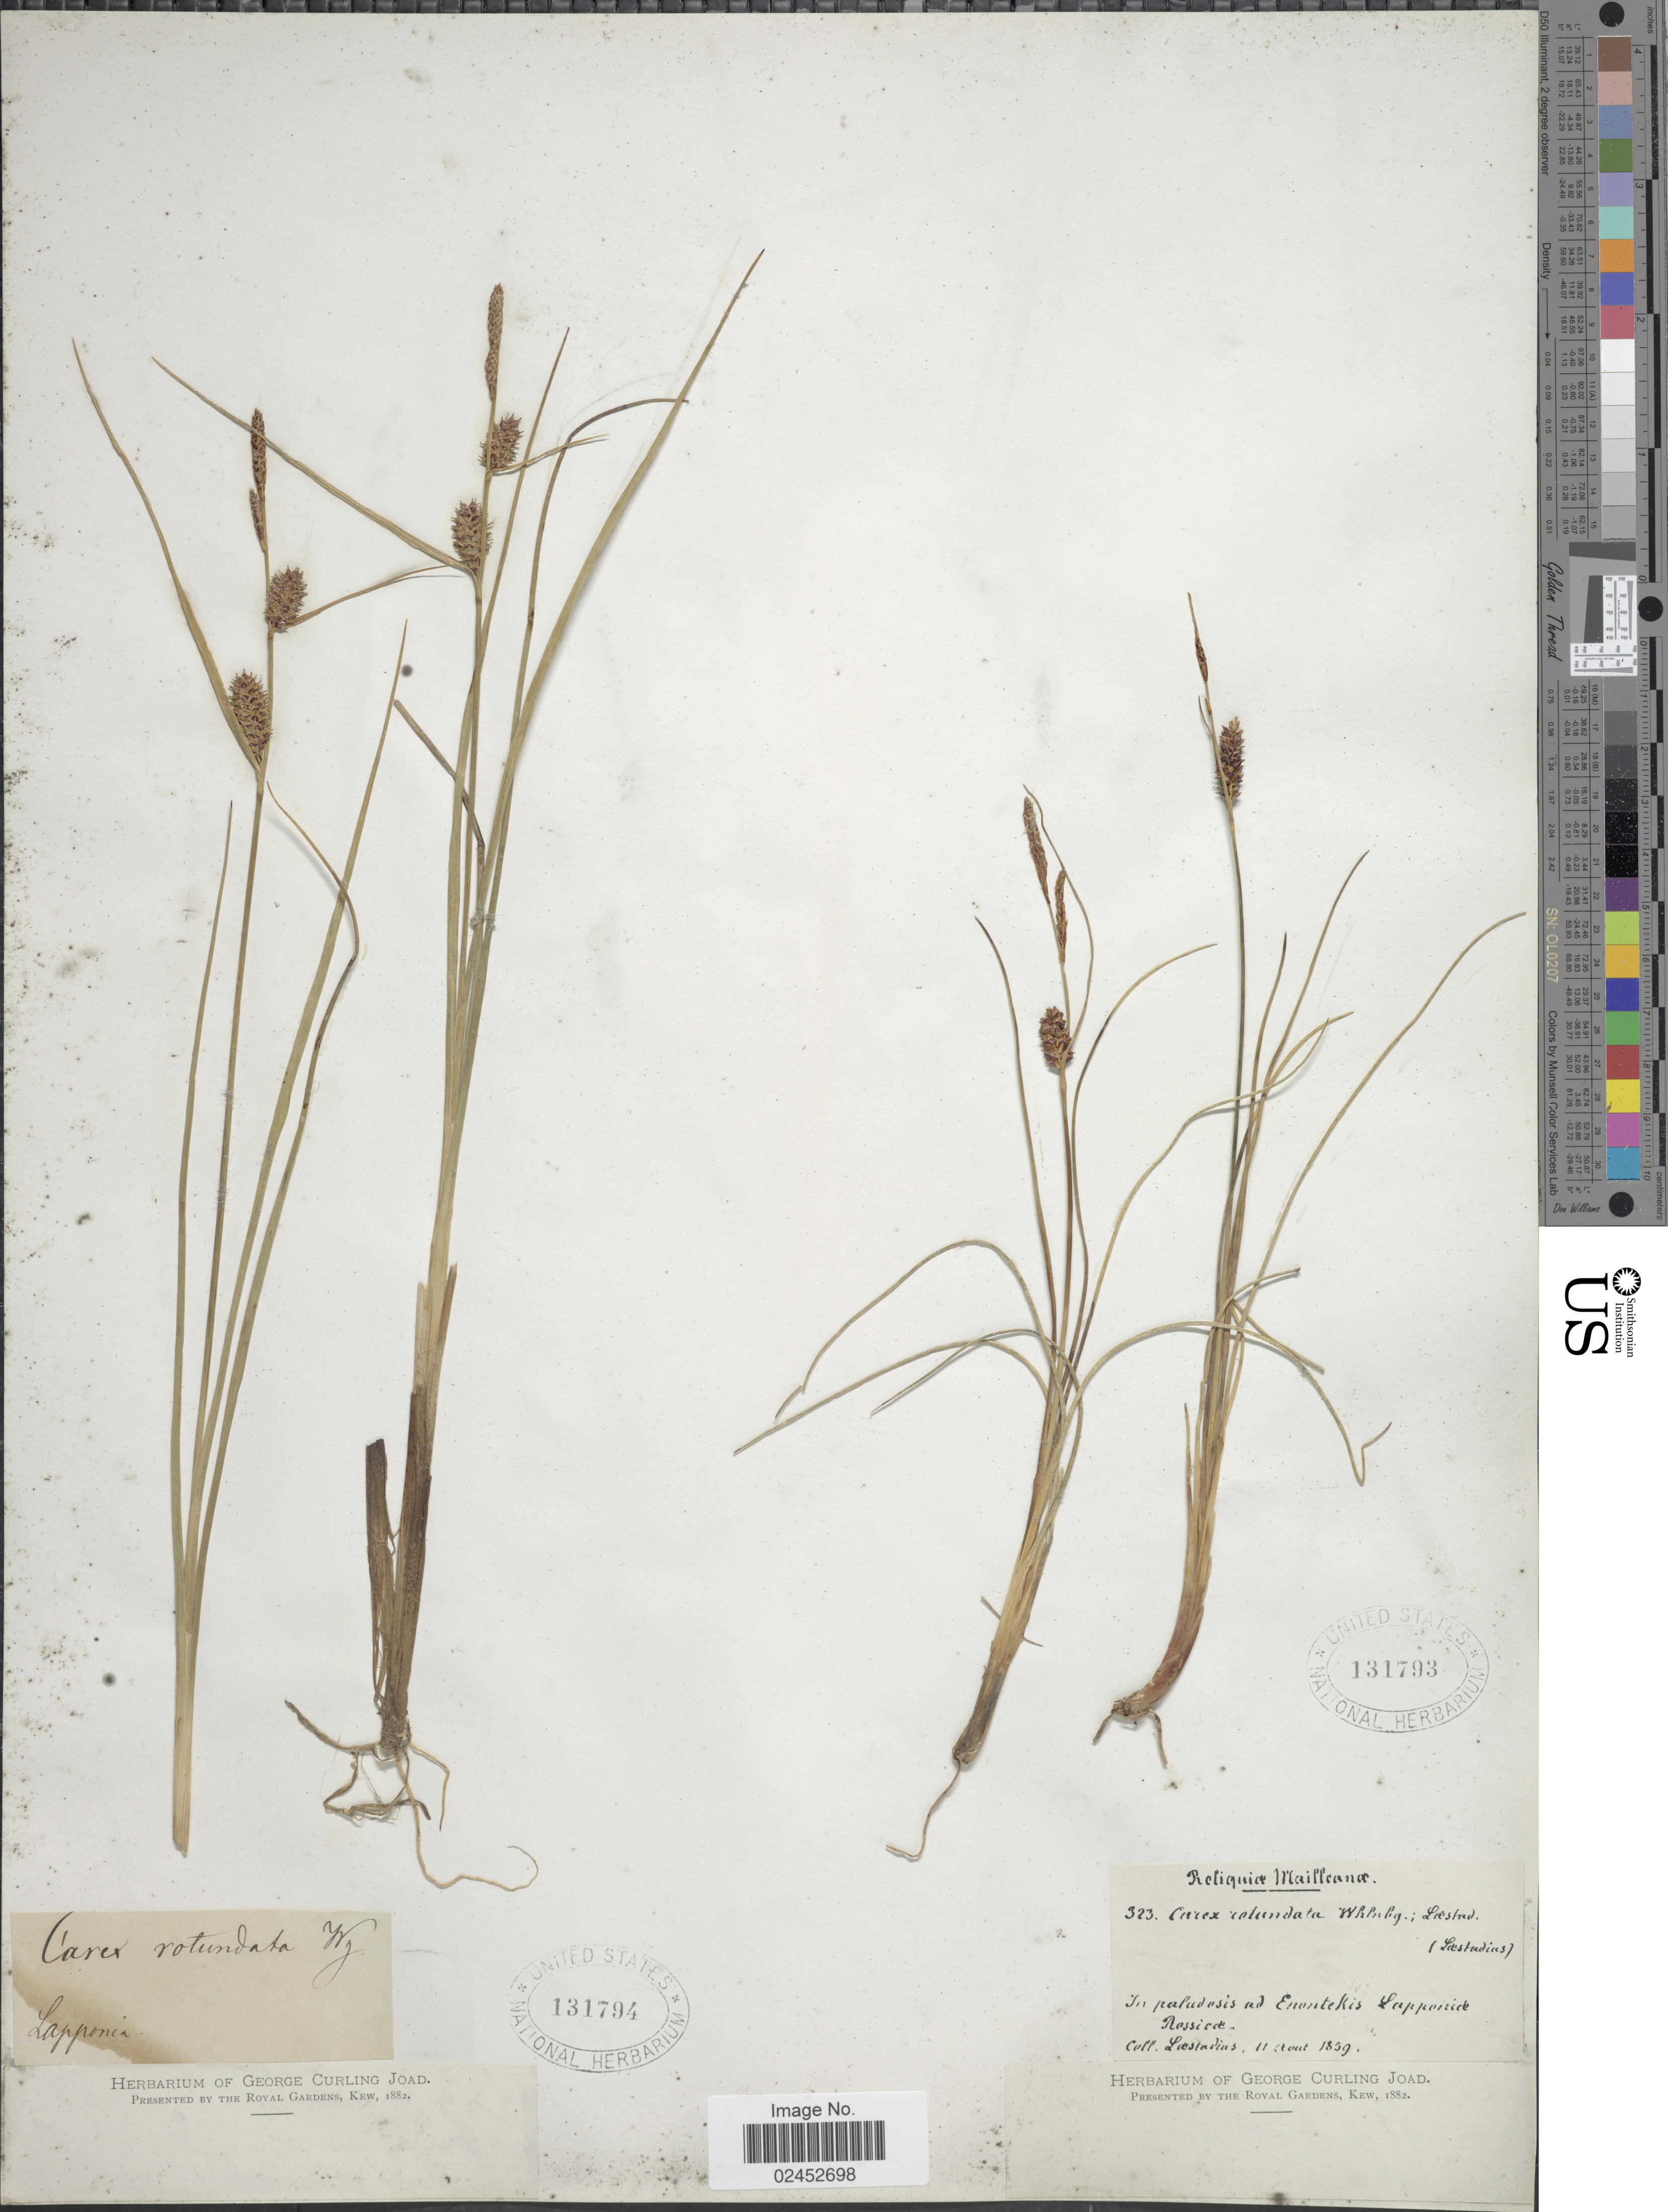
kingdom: Plantae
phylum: Tracheophyta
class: Liliopsida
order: Poales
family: Cyperaceae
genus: Carex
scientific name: Carex rotundata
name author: Wahlenb.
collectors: ex herb. George Curling Joad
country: Finland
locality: Lapponia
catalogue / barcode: US 131794